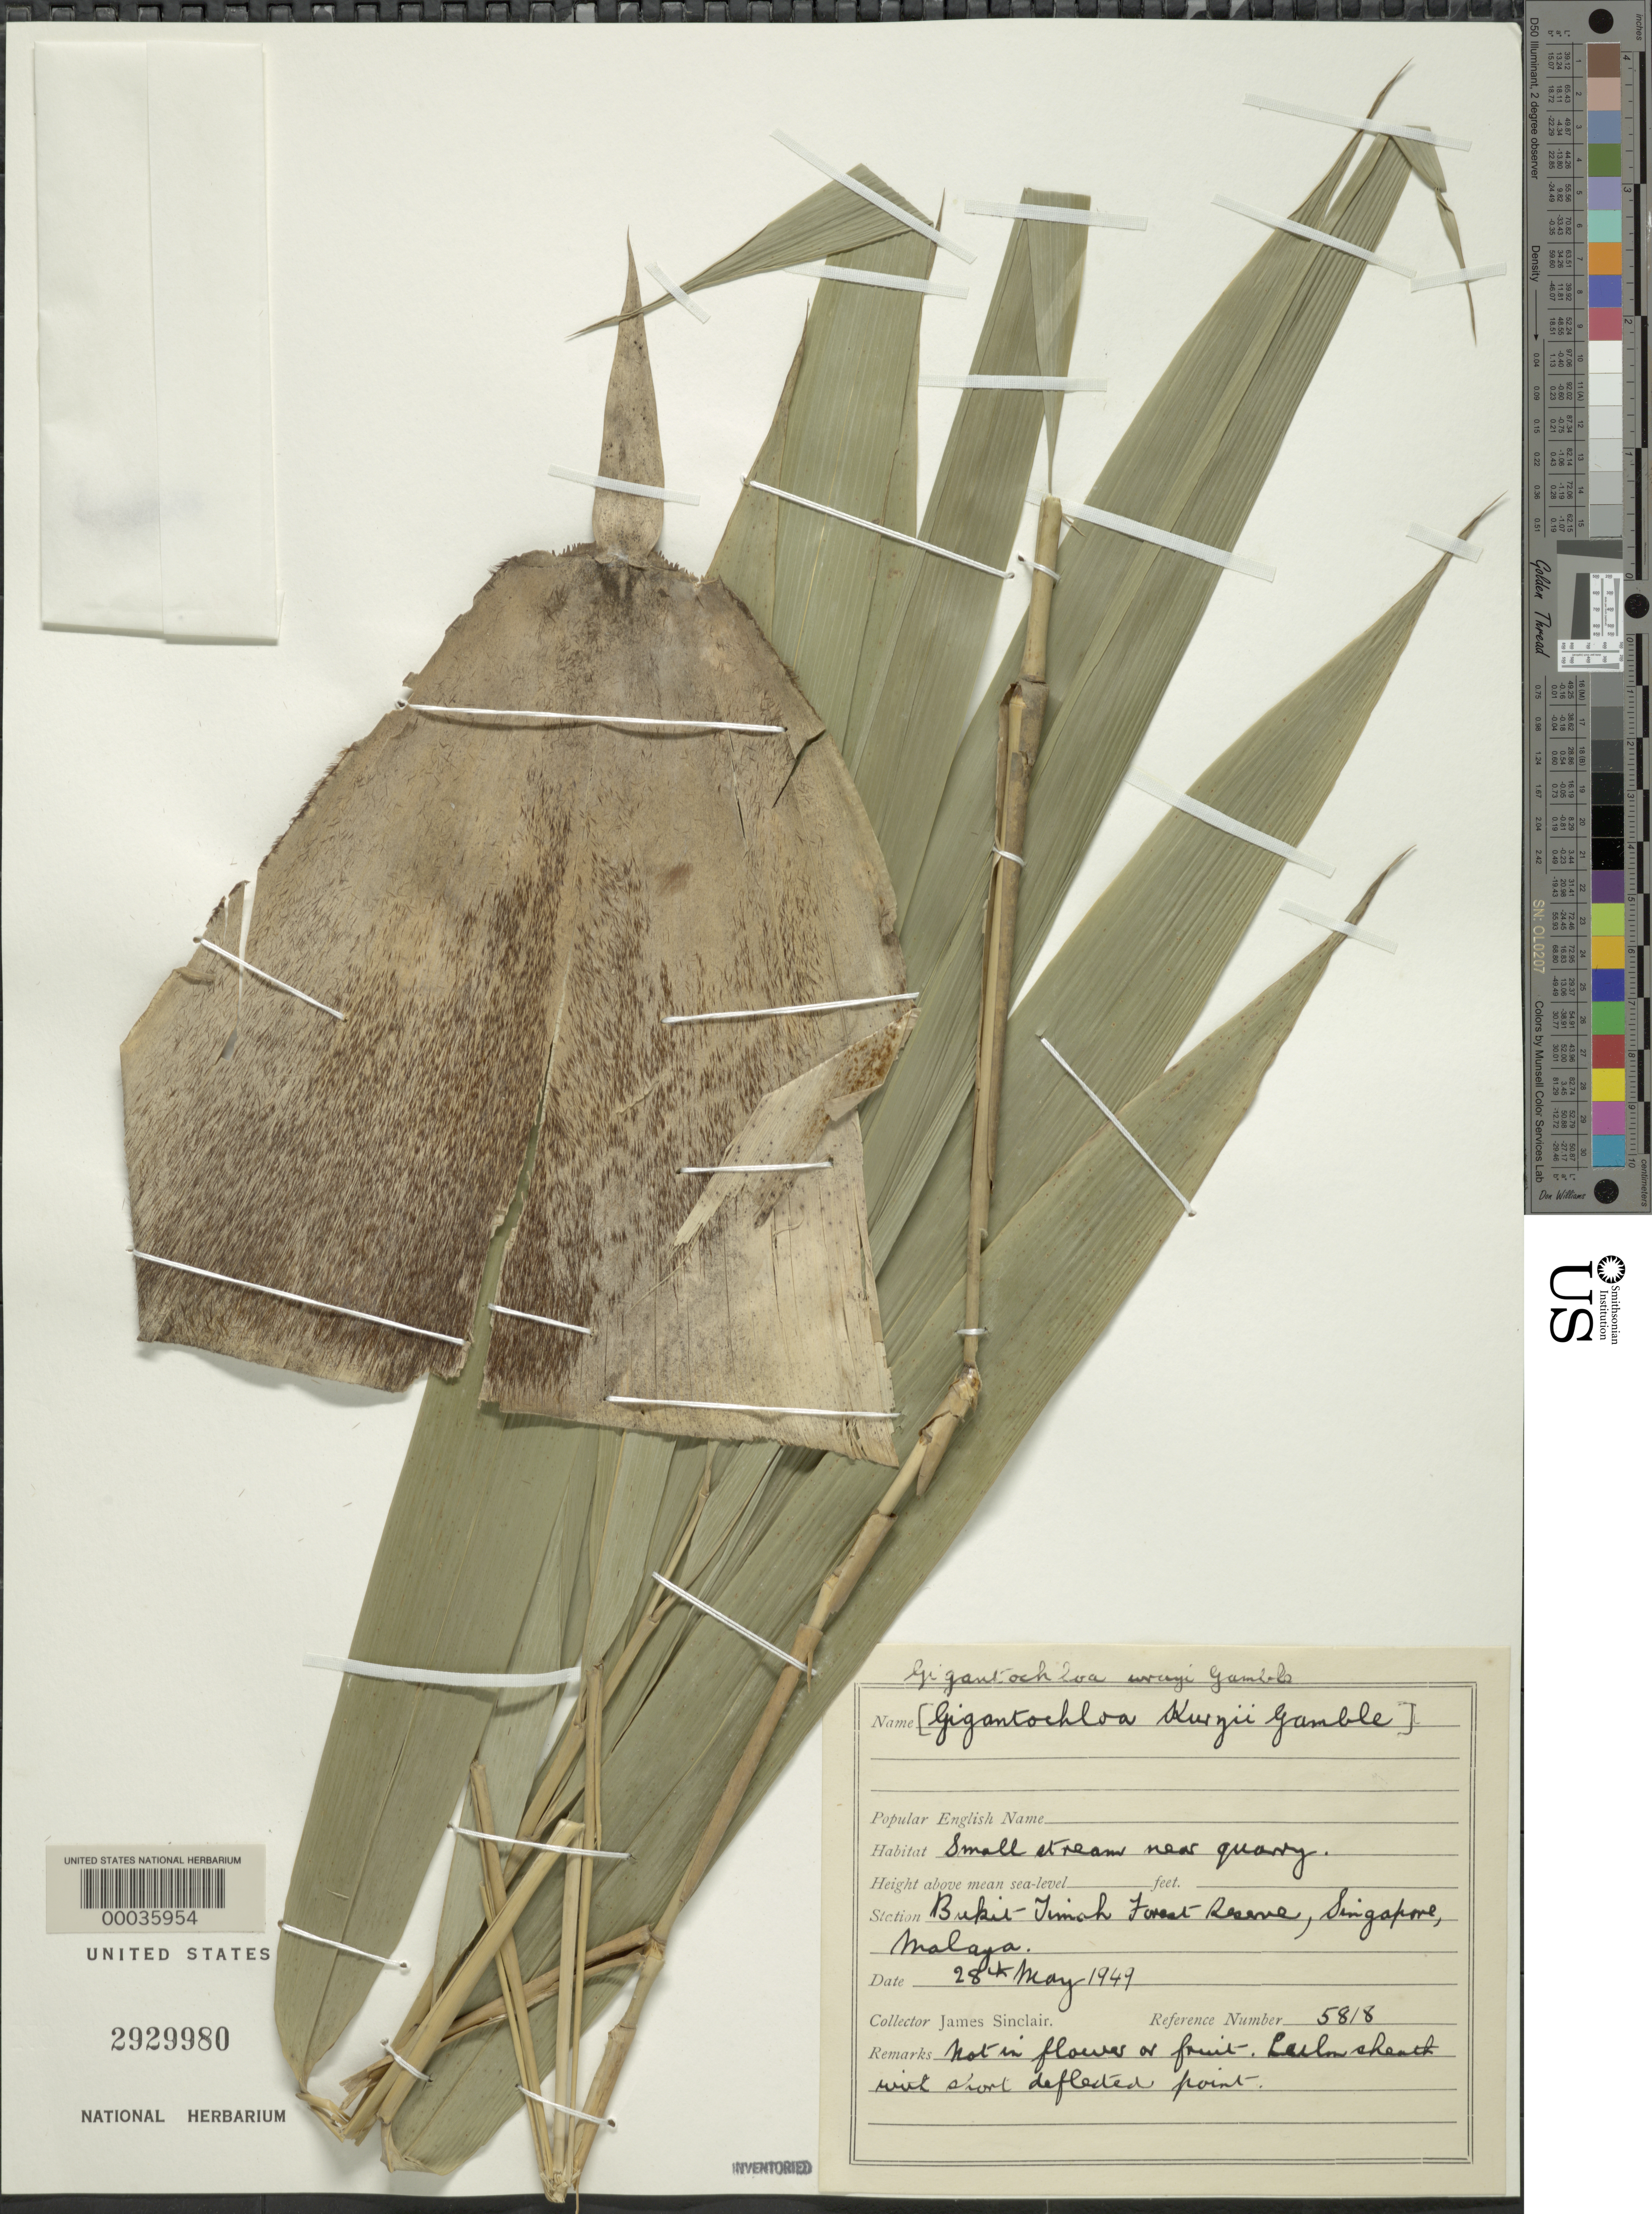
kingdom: Plantae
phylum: Tracheophyta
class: Liliopsida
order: Poales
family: Poaceae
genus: Dendrocalamus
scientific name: Dendrocalamus wrayi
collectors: J. Sinclair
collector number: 58-8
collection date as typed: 28 May 1949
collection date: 1949-05-28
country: Singapore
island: Singapore Island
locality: Bukit timah forest reserve [Malay Peninsula]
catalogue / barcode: US 2929980